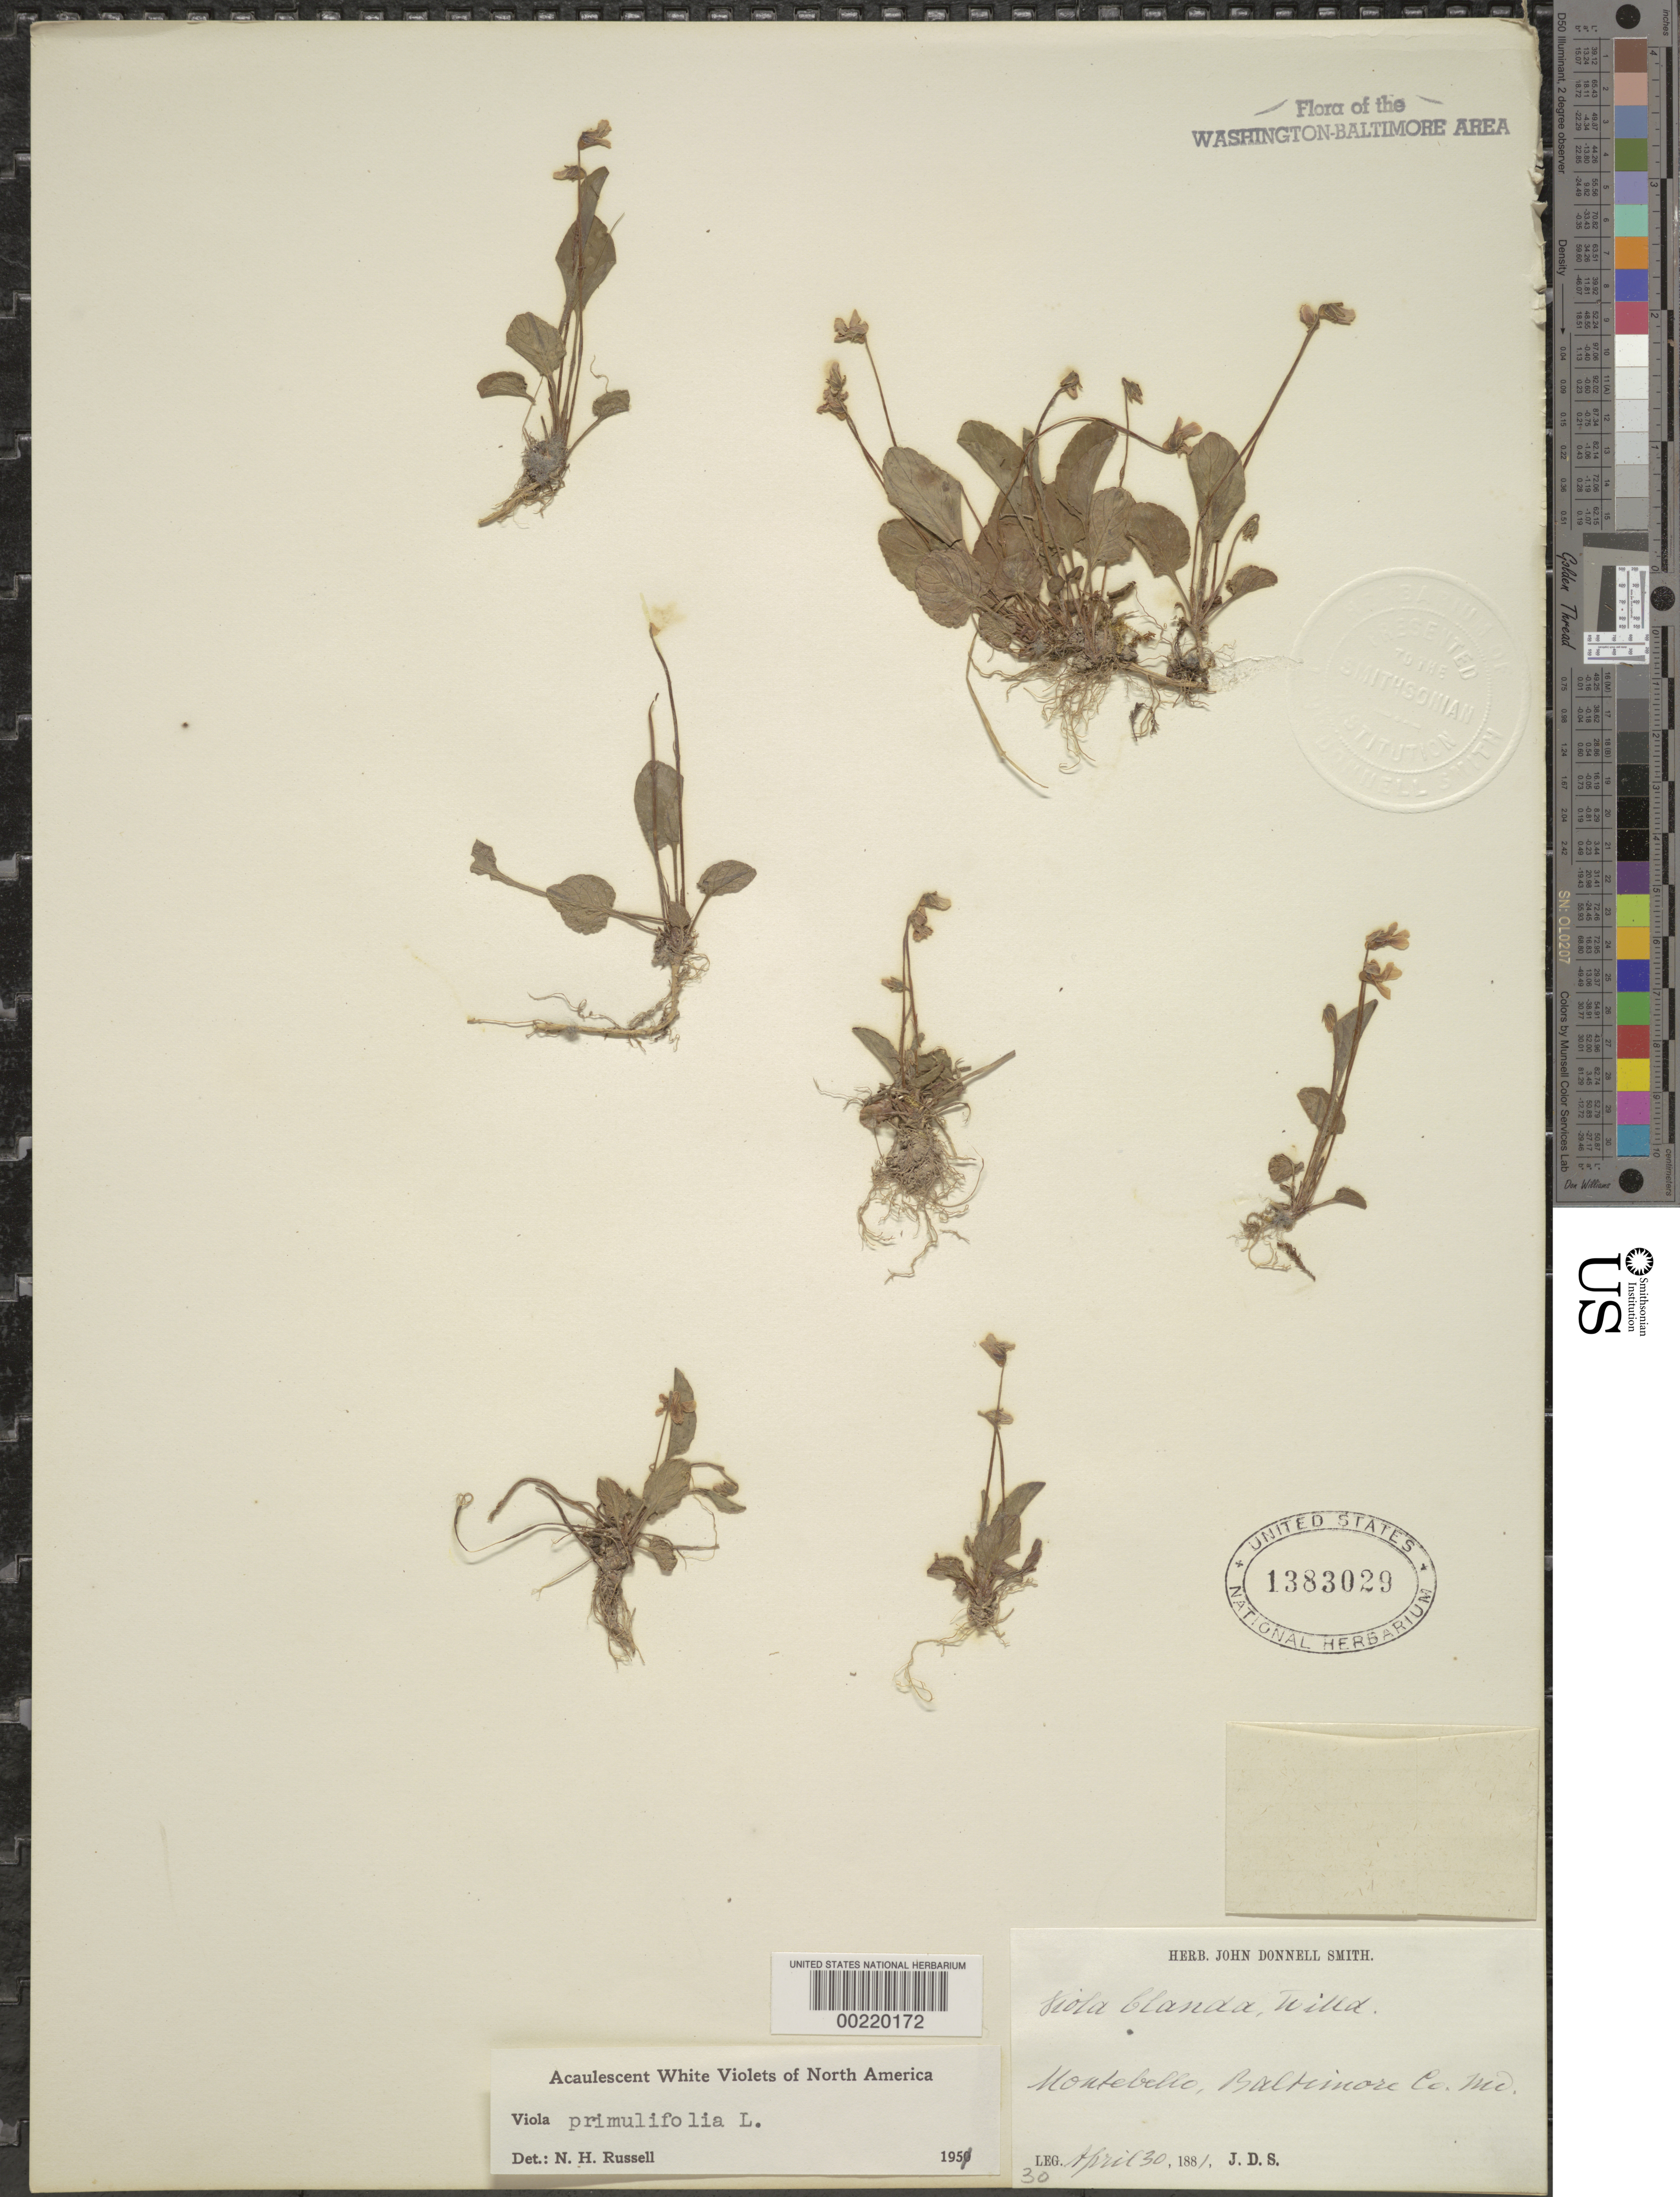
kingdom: Plantae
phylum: Tracheophyta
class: Magnoliopsida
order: Malpighiales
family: Violaceae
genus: Viola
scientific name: Viola primulifolia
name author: L.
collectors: J. Donnell Smith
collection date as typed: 30 Apr 1881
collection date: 1881-04-30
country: United States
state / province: Maryland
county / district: Baltimore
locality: Montebello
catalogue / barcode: US 1383029